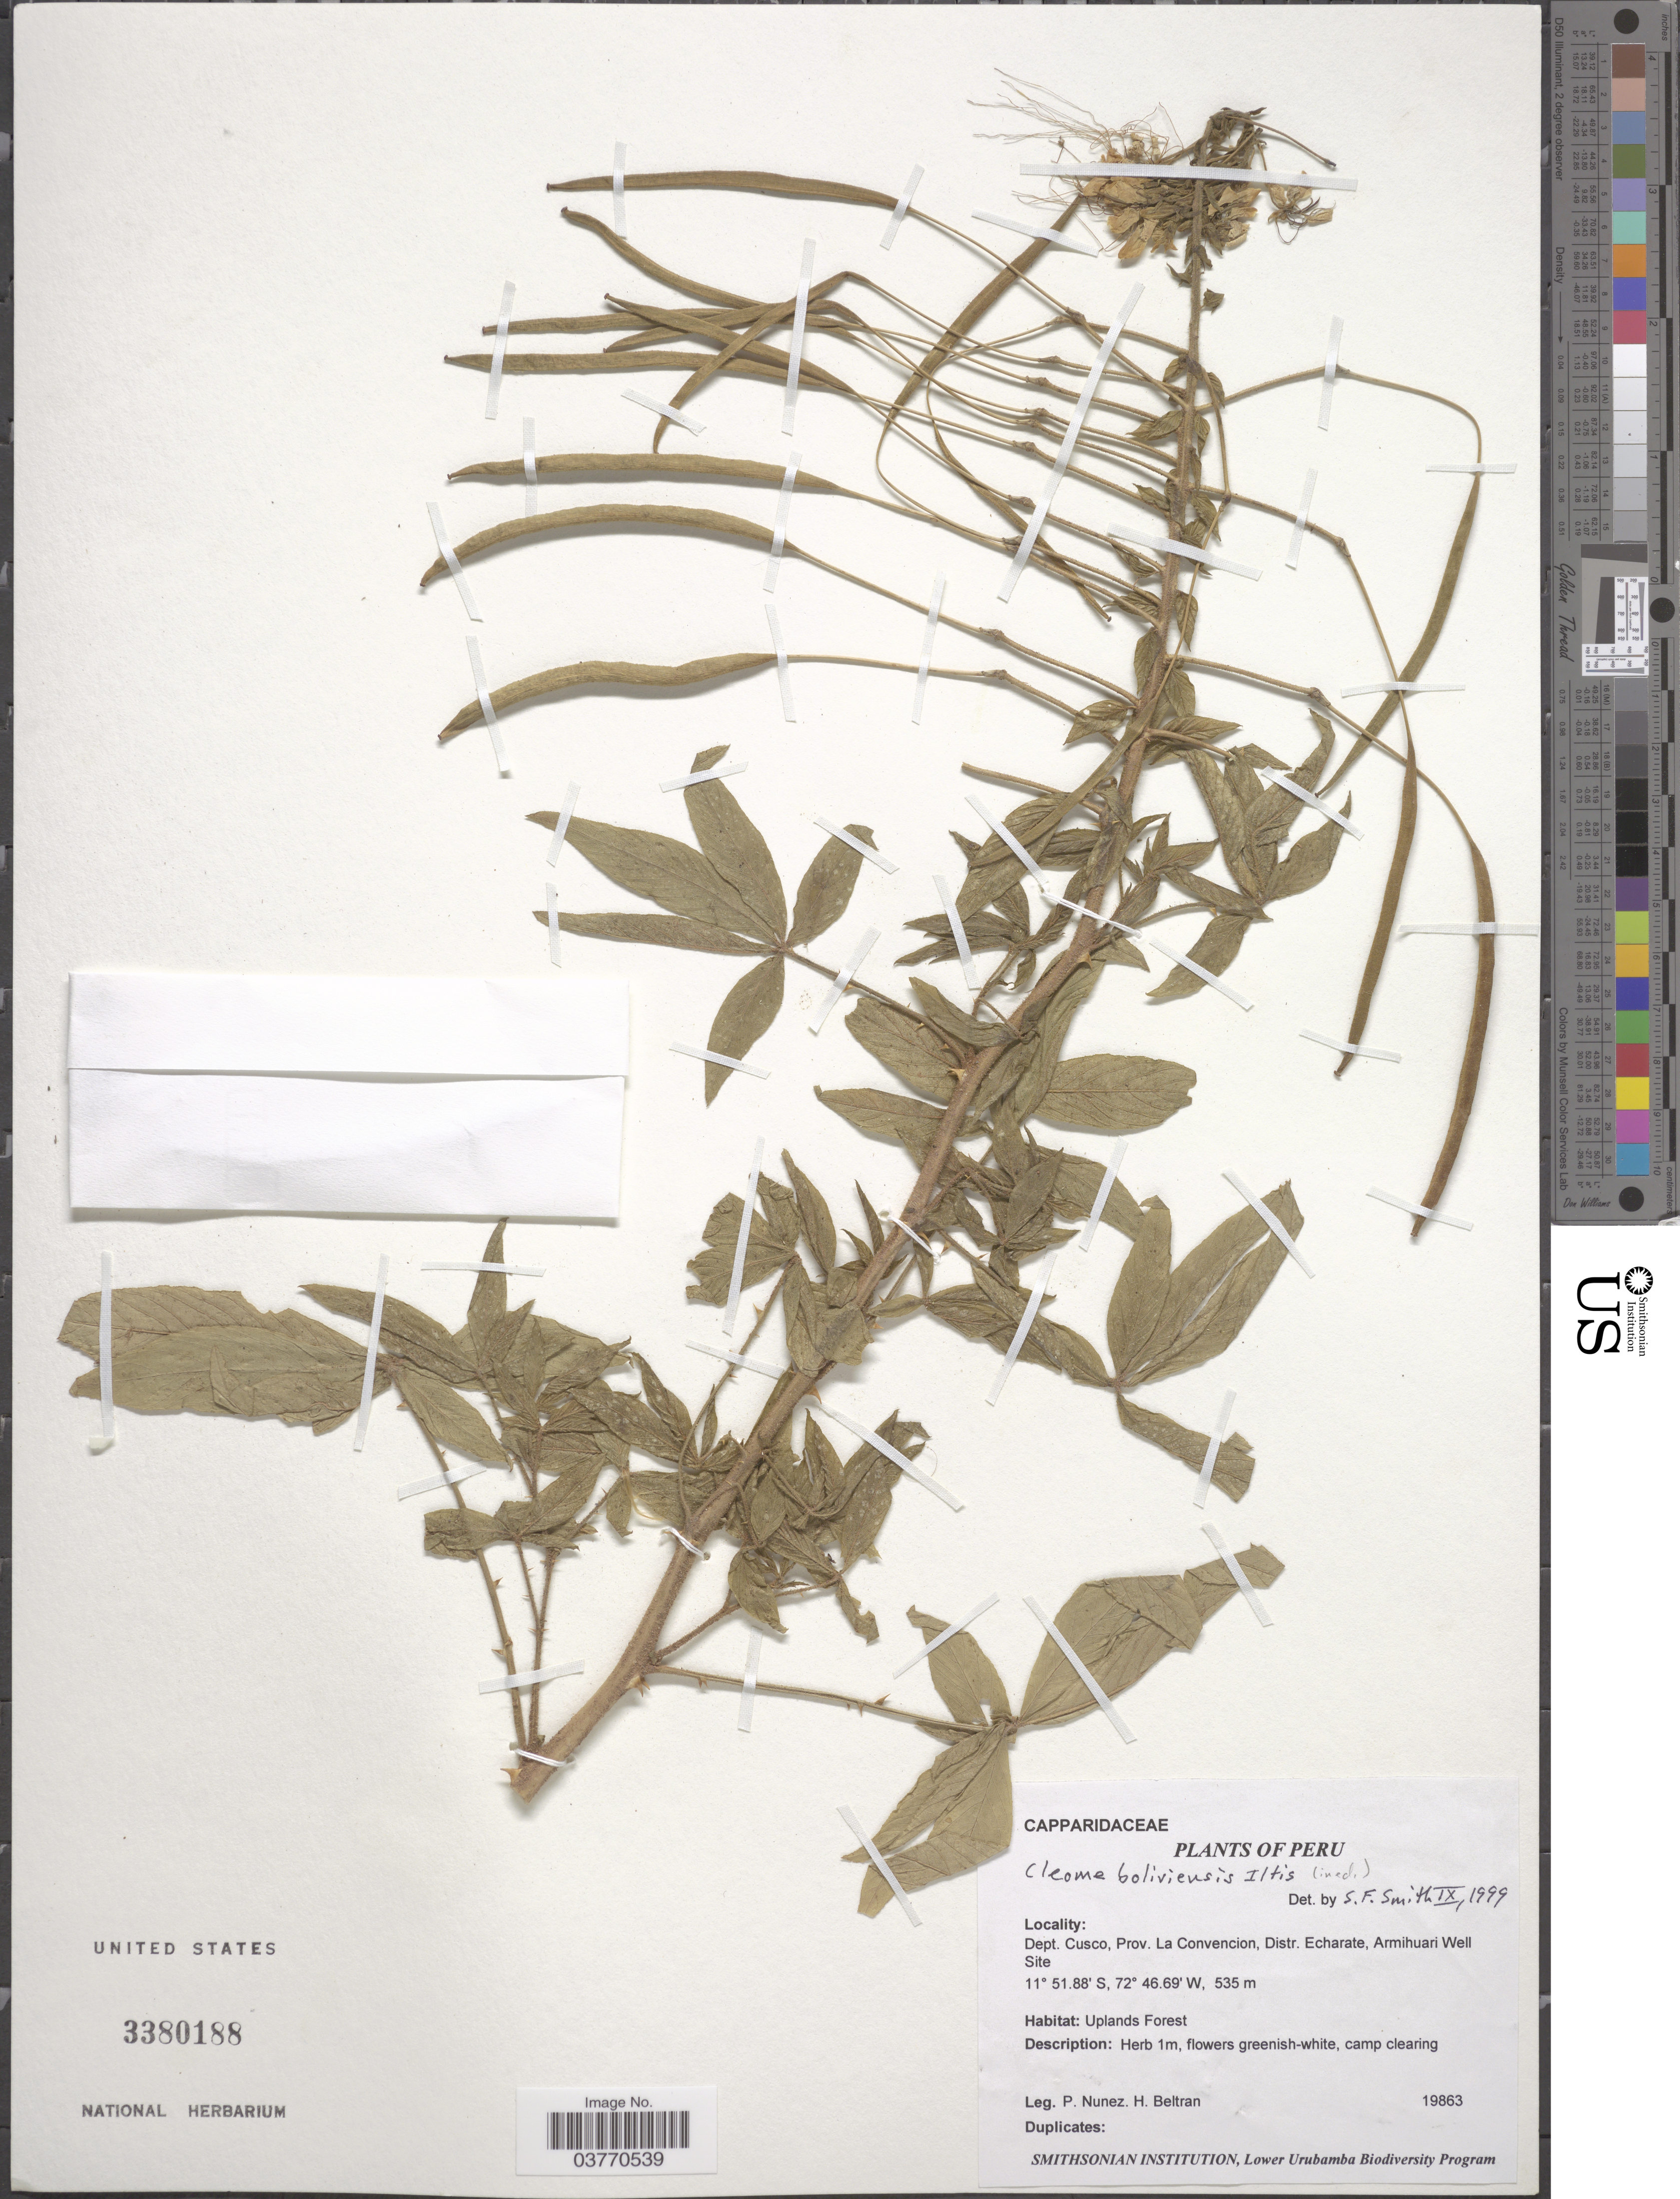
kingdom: Plantae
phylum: Tracheophyta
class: Magnoliopsida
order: Brassicales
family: Cleomaceae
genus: Tarenaya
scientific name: Tarenaya boliviensis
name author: (Iltis) Soares Neto & Roalson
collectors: P. Núñez & H. Beltran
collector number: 19863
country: Peru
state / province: Cusco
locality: Dept. Cusco. La Convencion, Distr. Echarate, Armihuari Well Site.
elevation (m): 535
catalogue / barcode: US 3380188